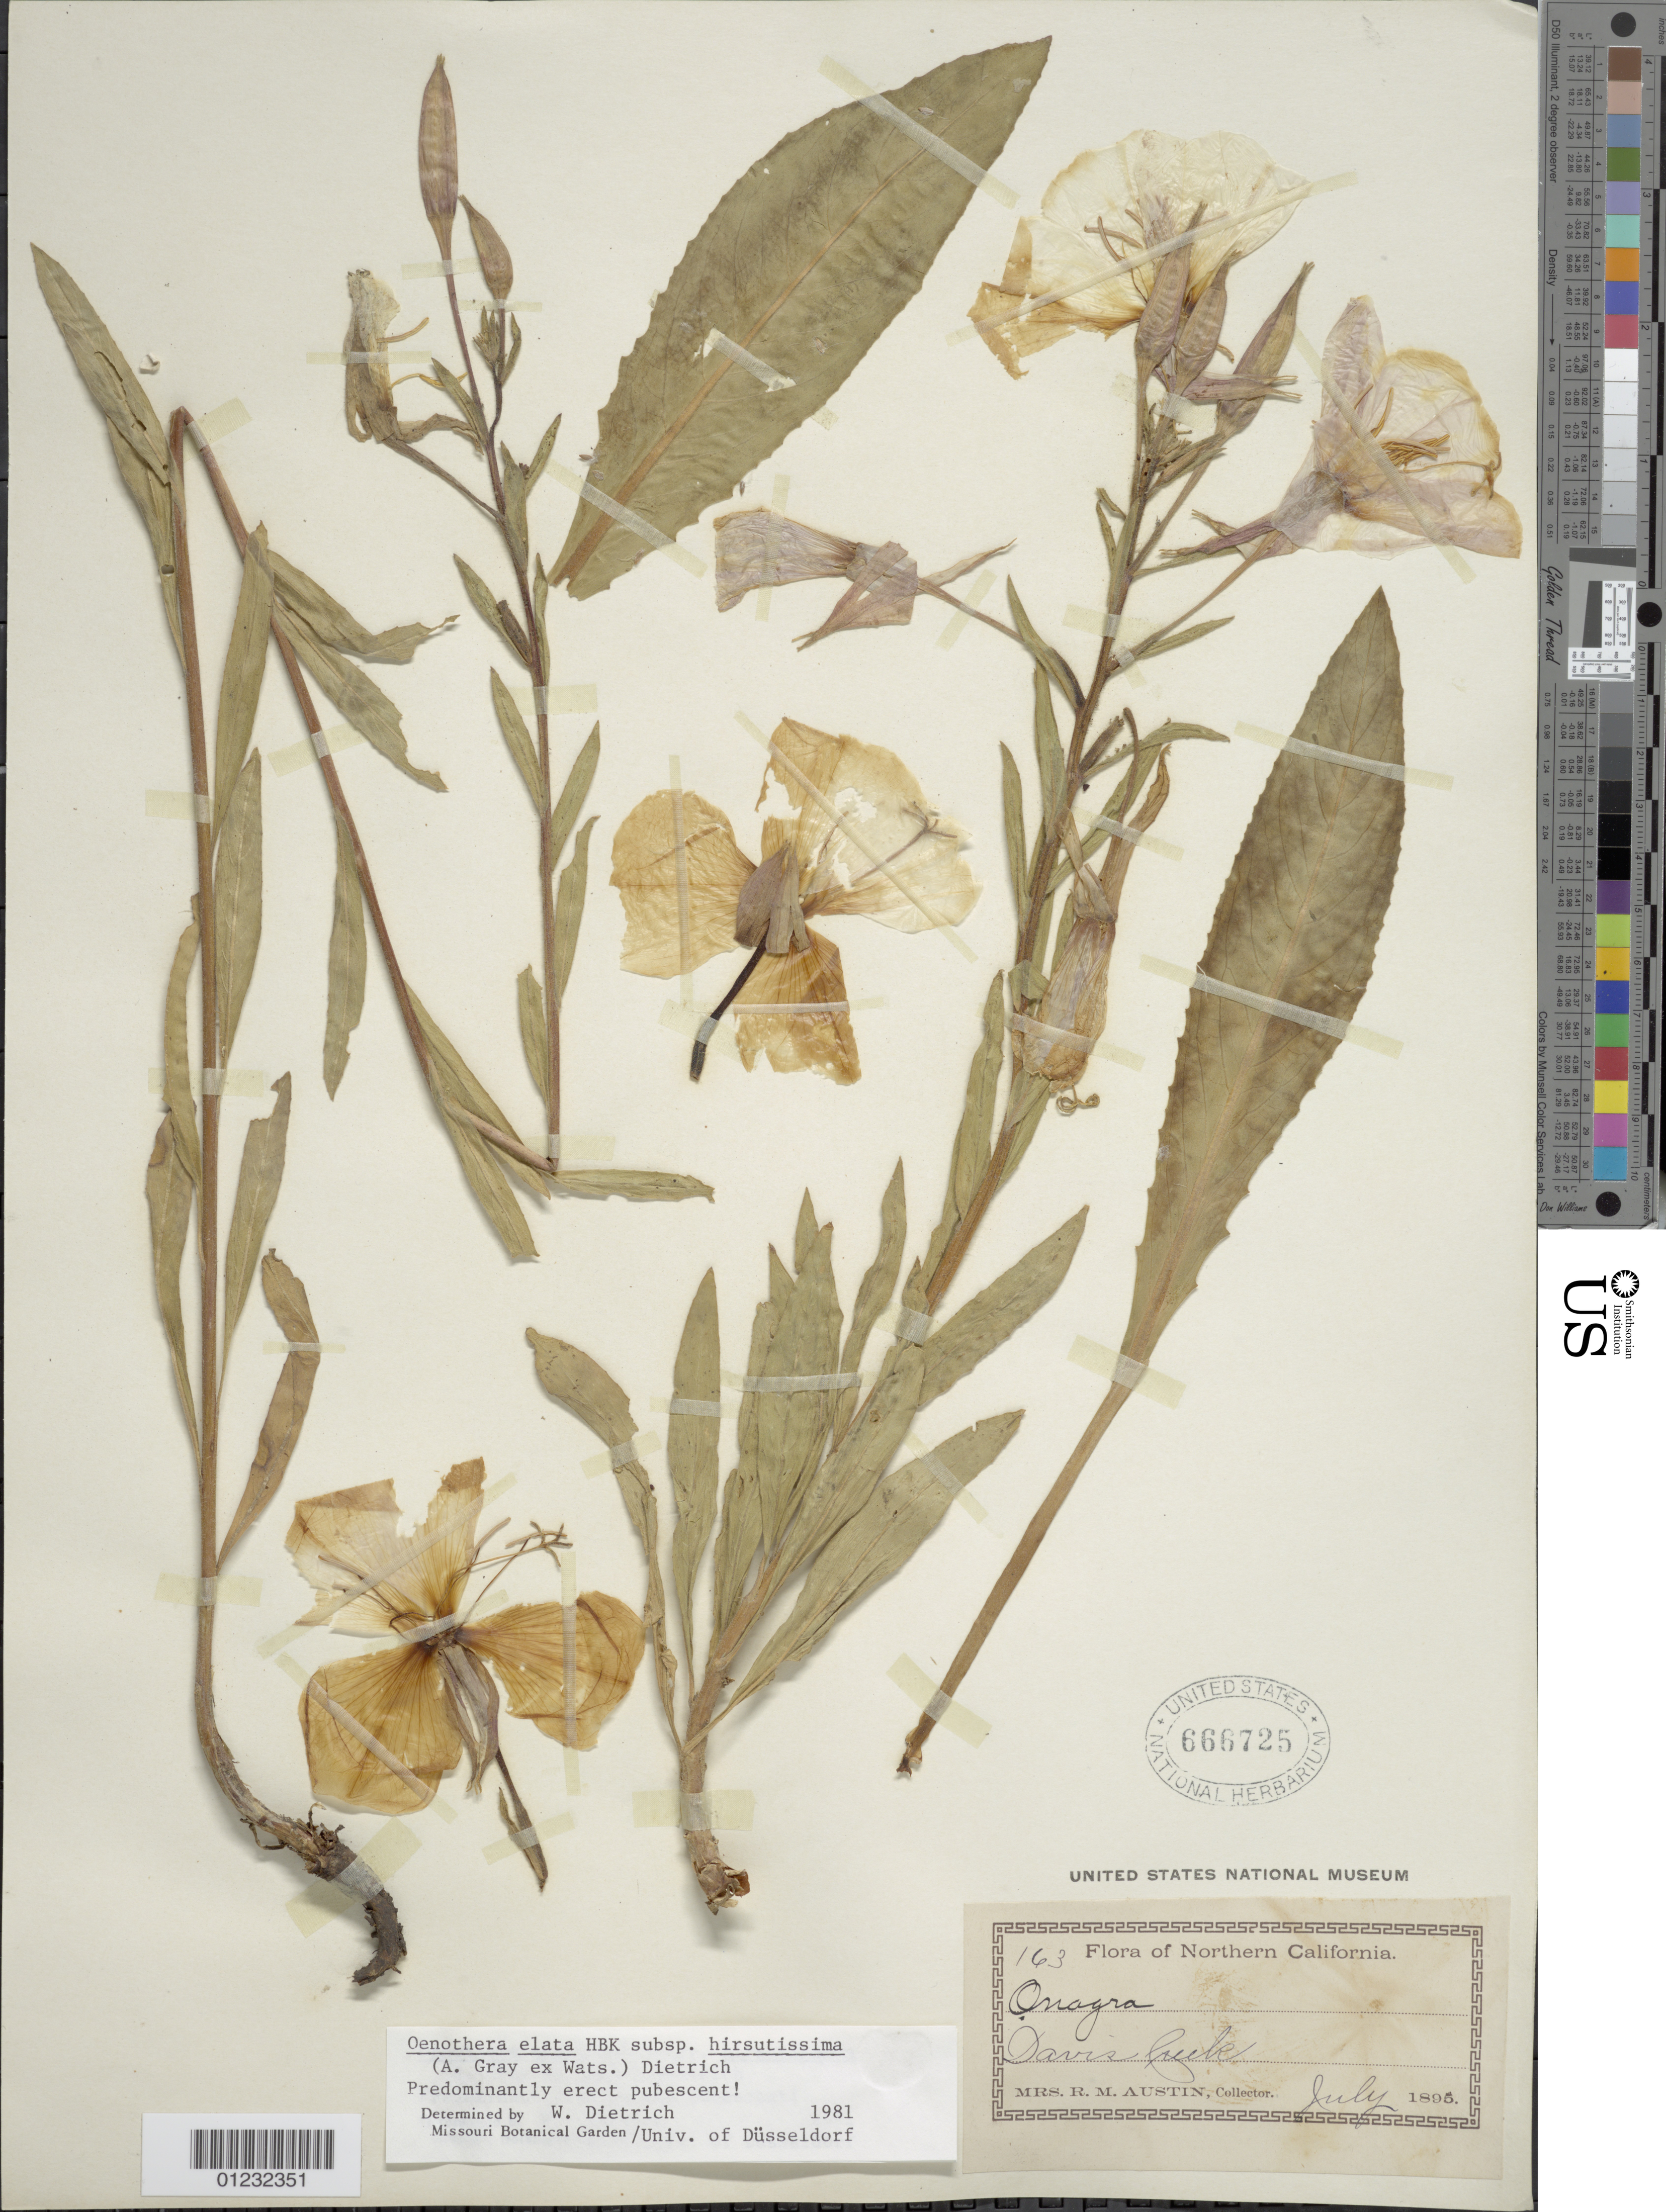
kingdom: Plantae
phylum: Tracheophyta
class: Magnoliopsida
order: Myrtales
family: Onagraceae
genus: Oenothera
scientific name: Oenothera elata subsp. hirsutissima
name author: (A. Gray ex S. Watson) W. Dietr.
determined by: Dietrich, W.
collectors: R. Austin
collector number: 163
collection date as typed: Jul 1895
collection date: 1895-07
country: United States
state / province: California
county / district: Modoc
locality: Davis Creek, Northern California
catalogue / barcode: US 666725